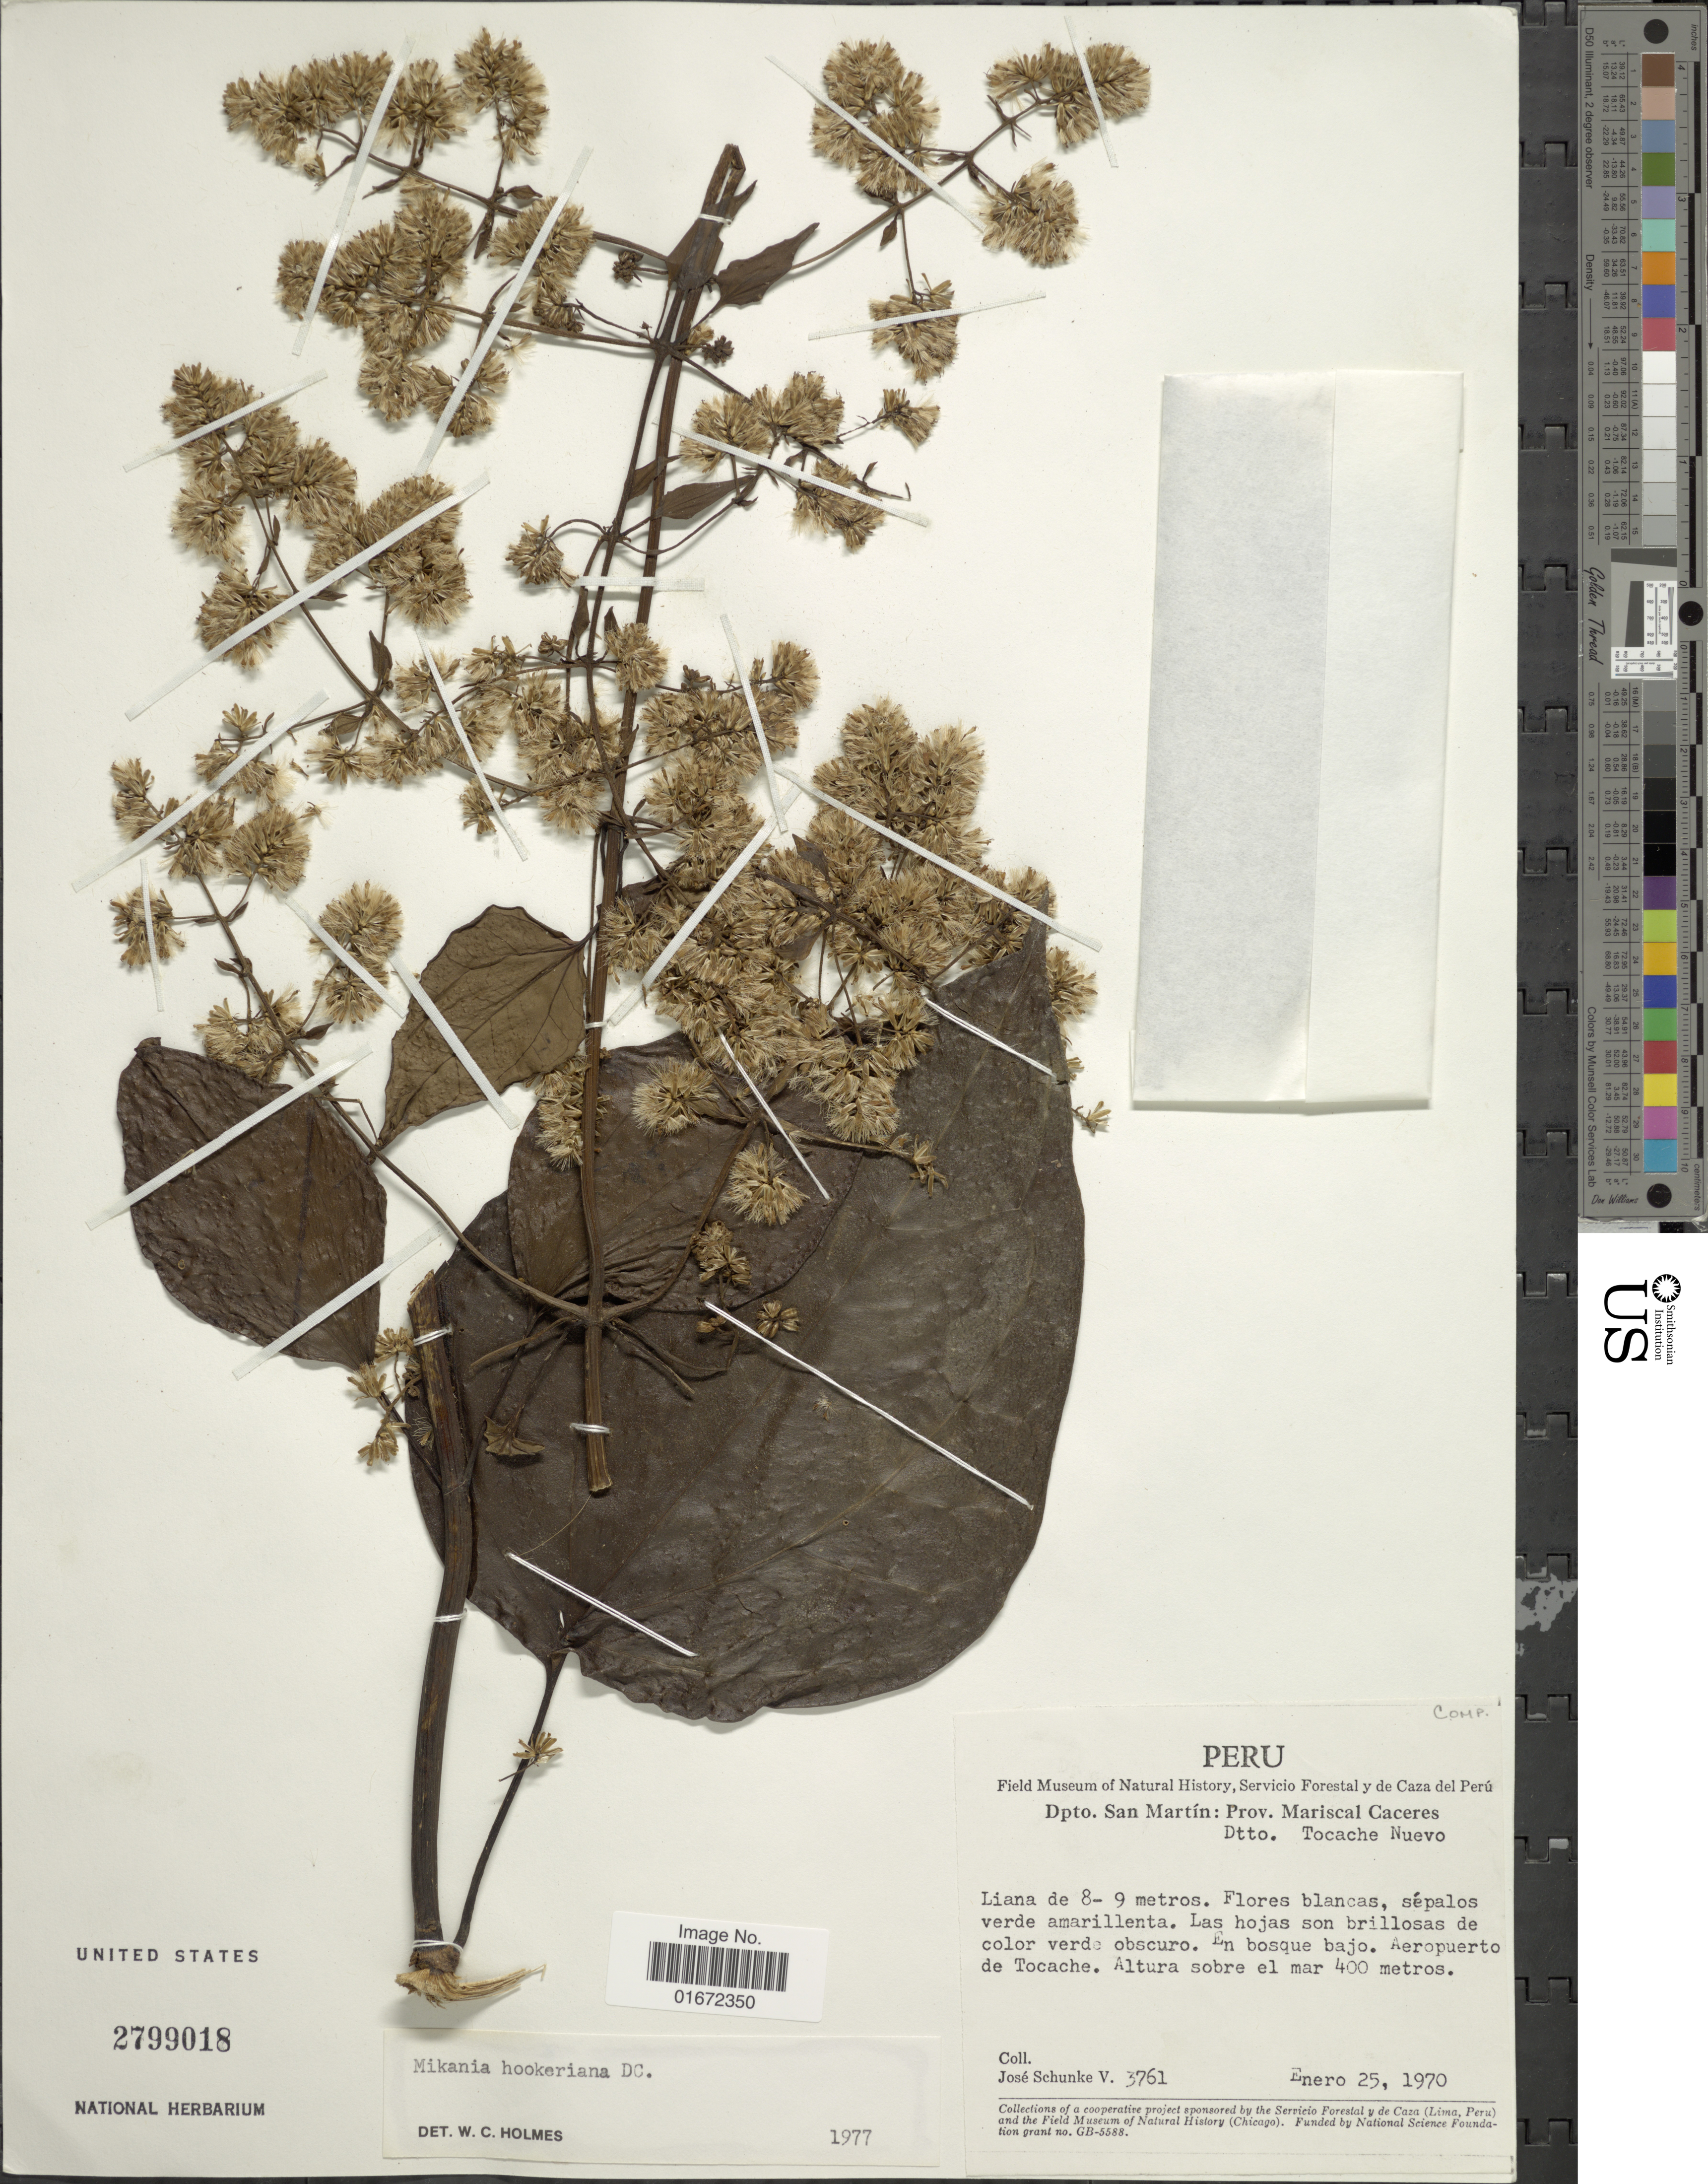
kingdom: Plantae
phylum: Tracheophyta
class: Magnoliopsida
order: Asterales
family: Asteraceae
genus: Mikania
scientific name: Mikania hookeriana var. platyphylla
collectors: J. Schunke Vigo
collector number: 3761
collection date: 1970-01-25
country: Peru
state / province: San Martín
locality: Dpto. San Martín: Prov. Mariscal Caceres. Dtto. Tocache Nuevo. Aeropuerto de Tocache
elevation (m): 400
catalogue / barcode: US 2799018